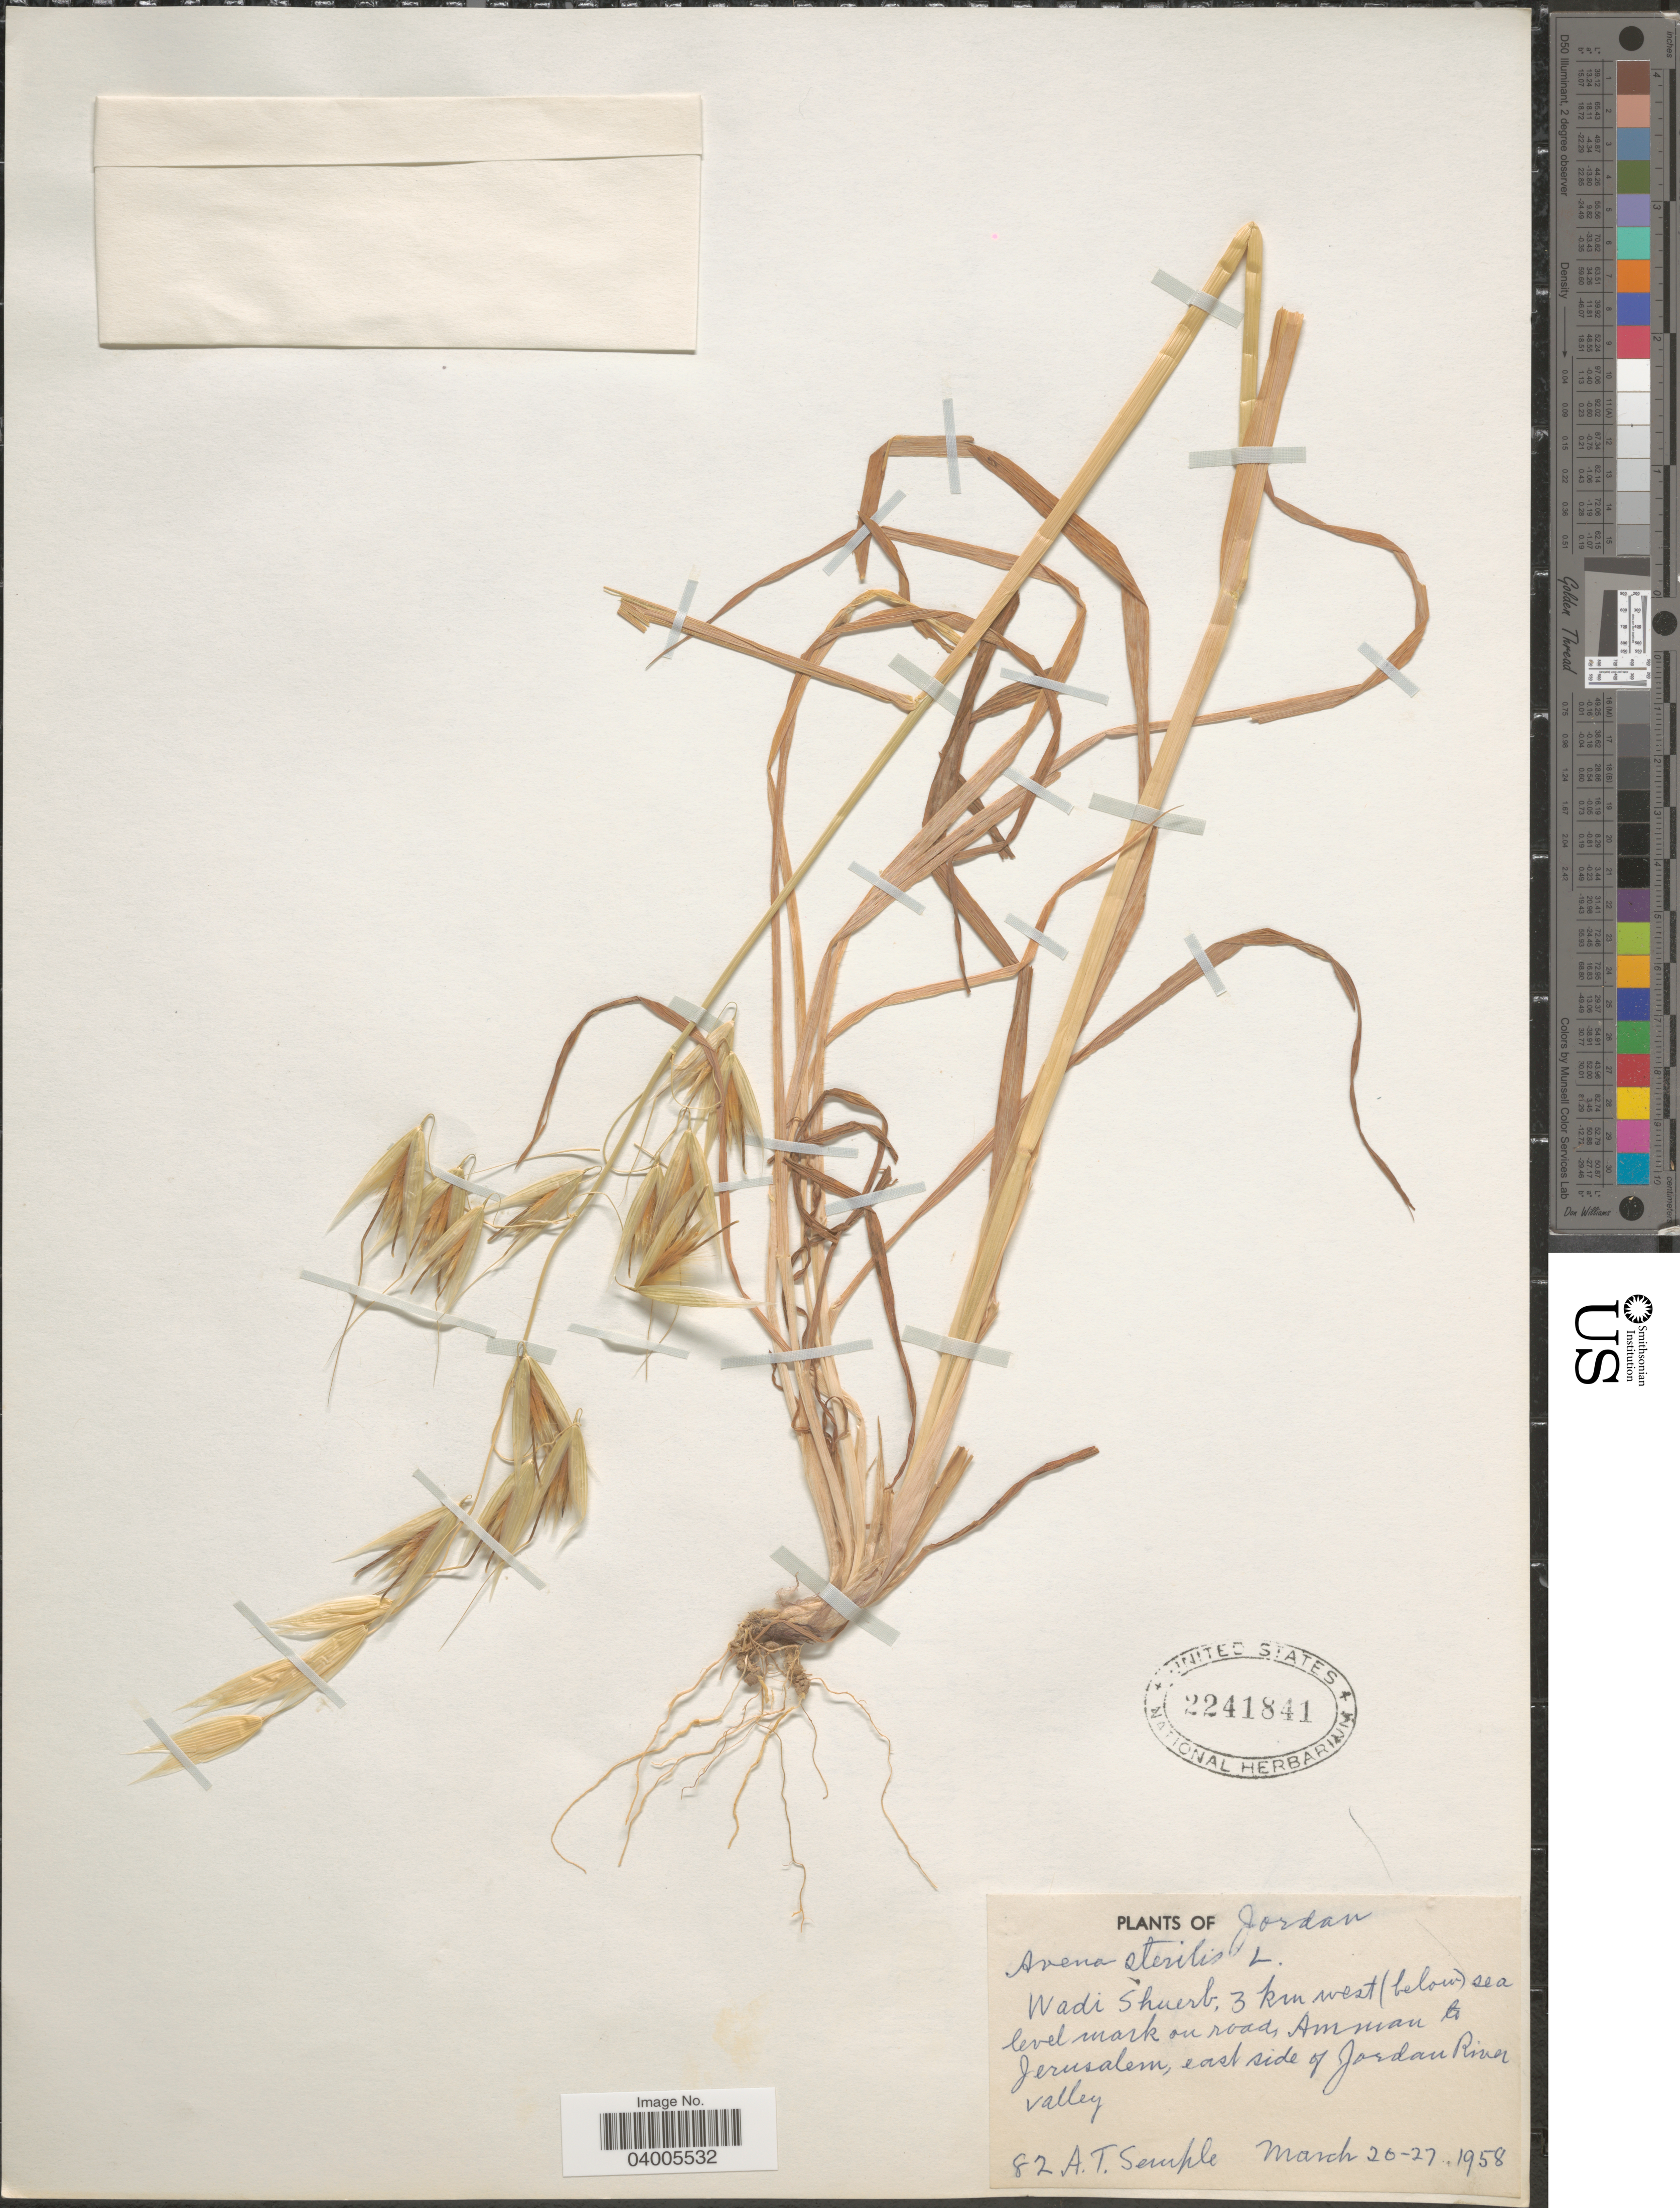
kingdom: Plantae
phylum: Tracheophyta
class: Liliopsida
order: Poales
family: Poaceae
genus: Avena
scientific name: Avena sterilis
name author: L.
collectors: A. Semple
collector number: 82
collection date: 1958-03-20/1958-03-27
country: Jordan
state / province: Amman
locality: Wadi Shuerb, 3 km west (below) sea level mark on roads, Amman to Jerusalem, east side of Jordan River Valley.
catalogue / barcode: US 2241841